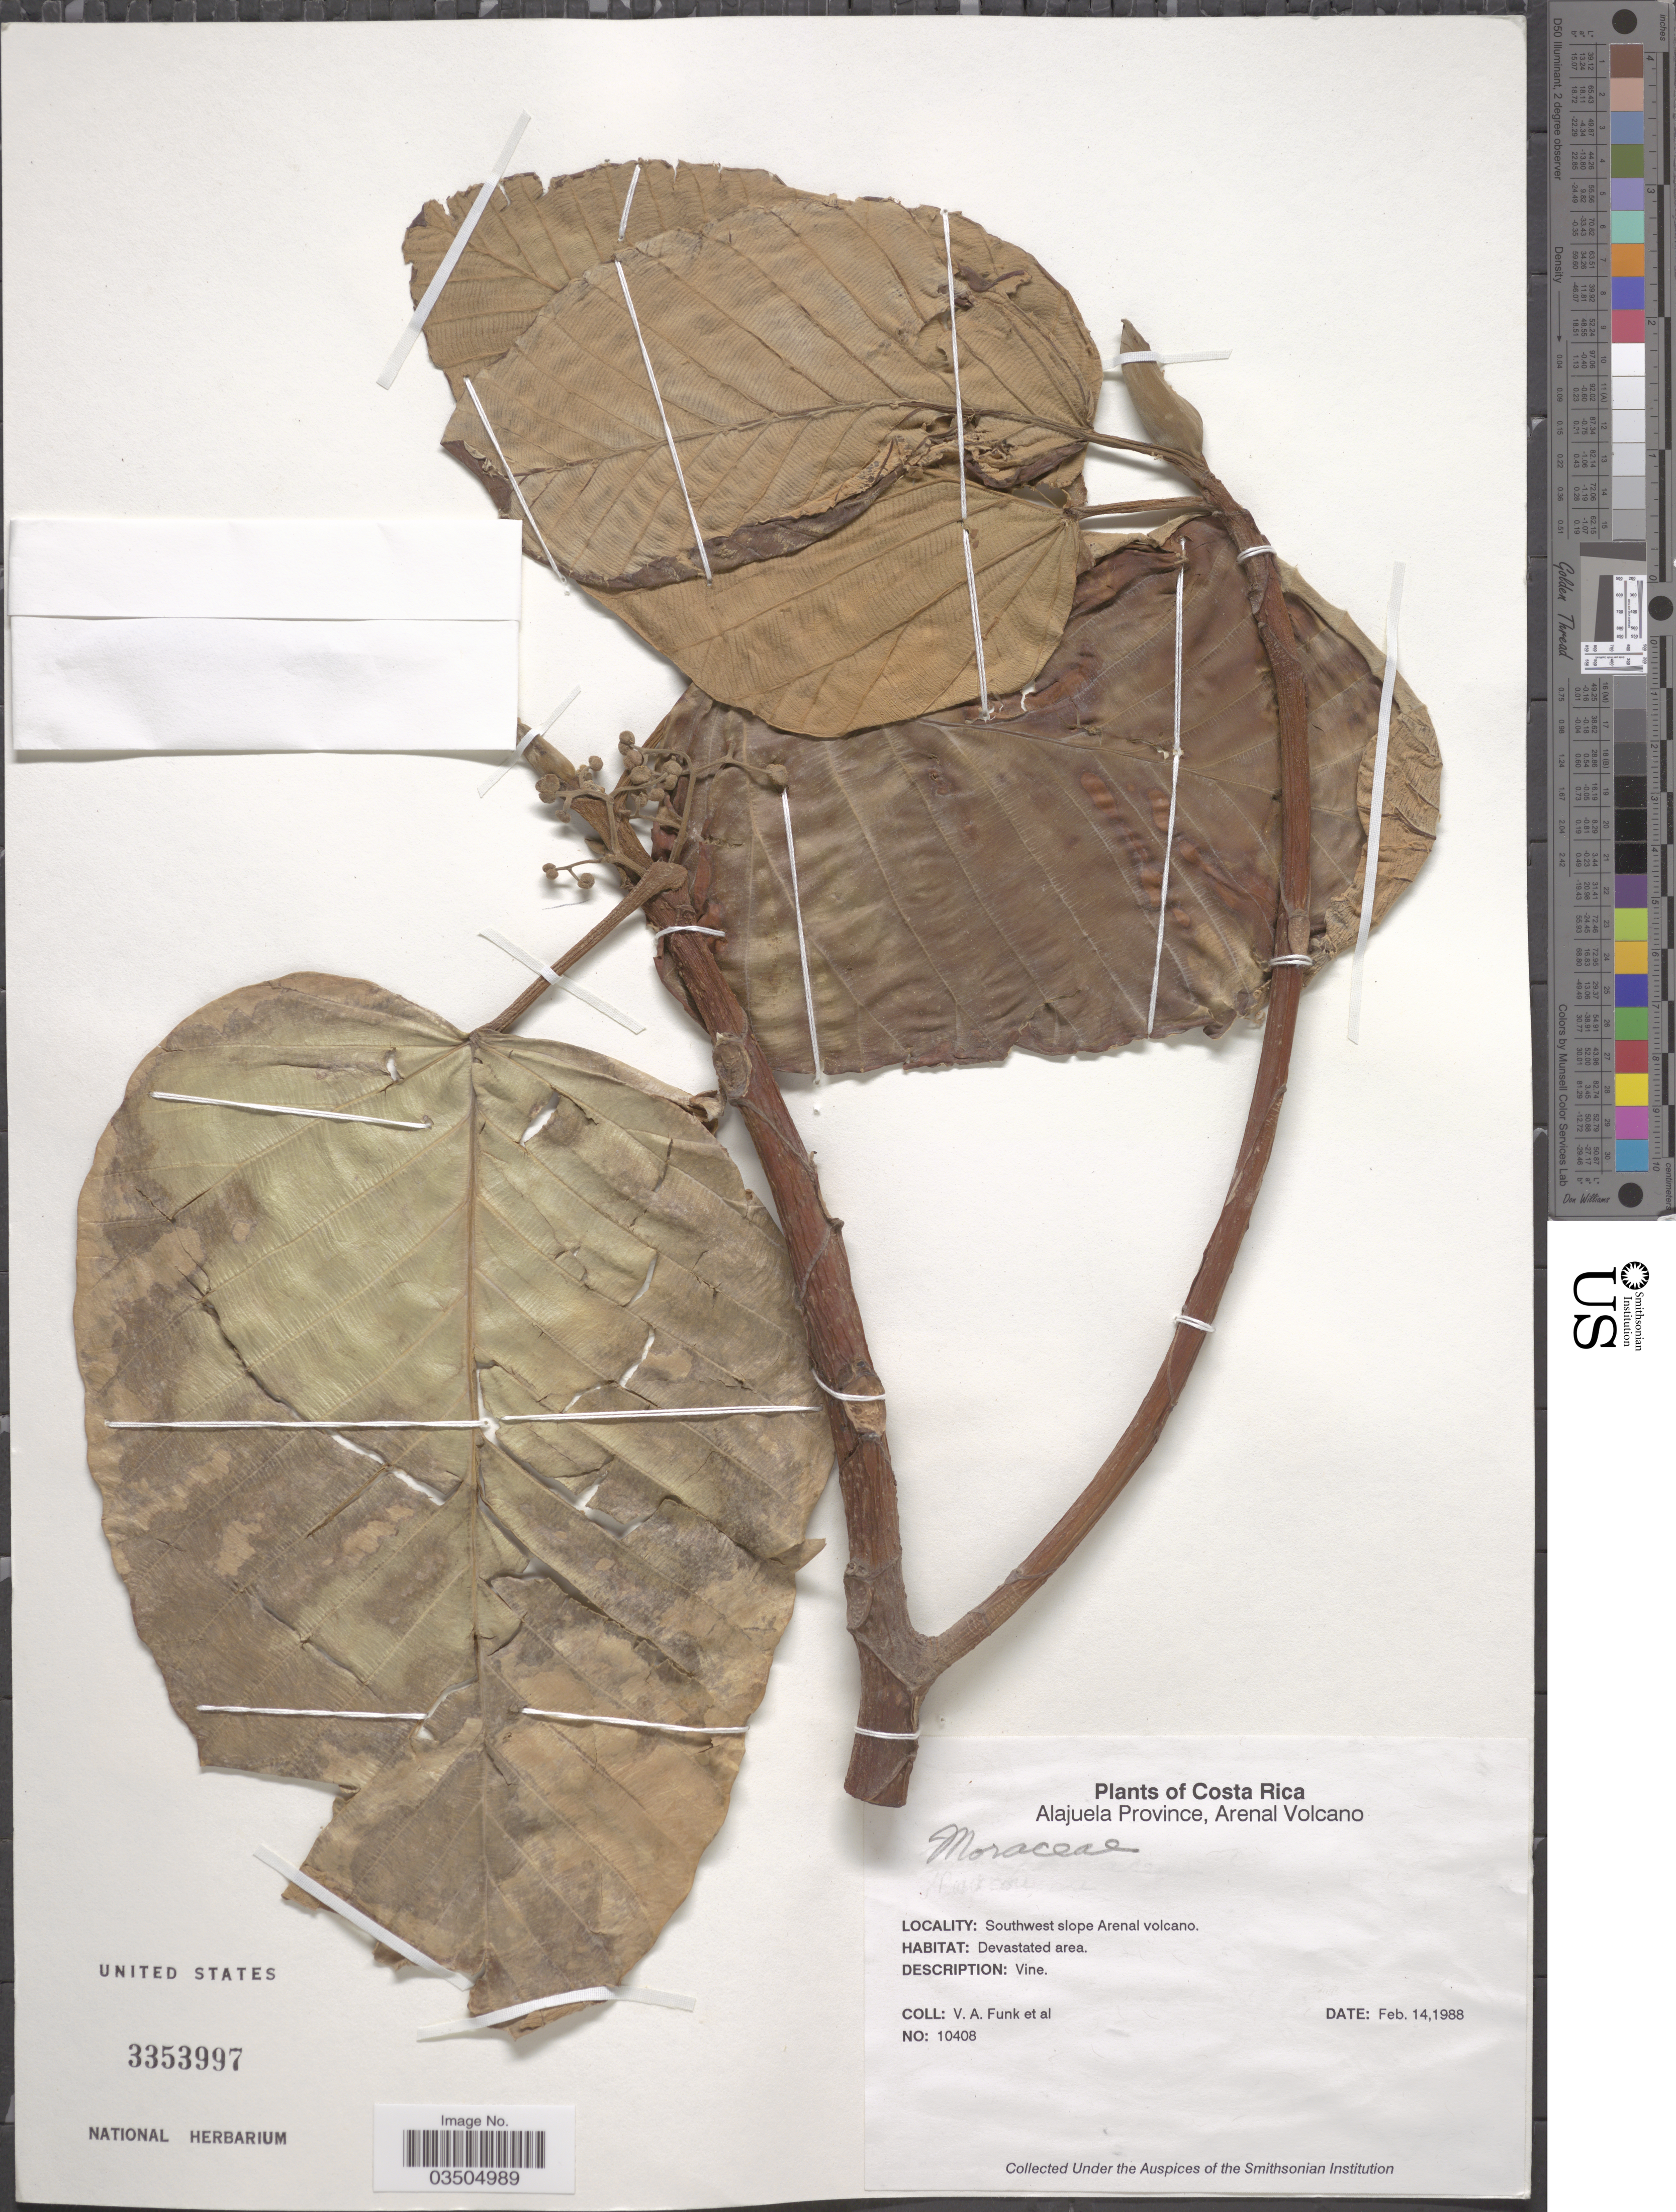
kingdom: Plantae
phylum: Tracheophyta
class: Magnoliopsida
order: Proteales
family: Proteaceae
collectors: V. Funk & et al.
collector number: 10408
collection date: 1988-02-14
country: Costa Rica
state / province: Alajuela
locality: Arenal Volcano. Southwest slope Arenal volcano.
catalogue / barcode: US 3353997